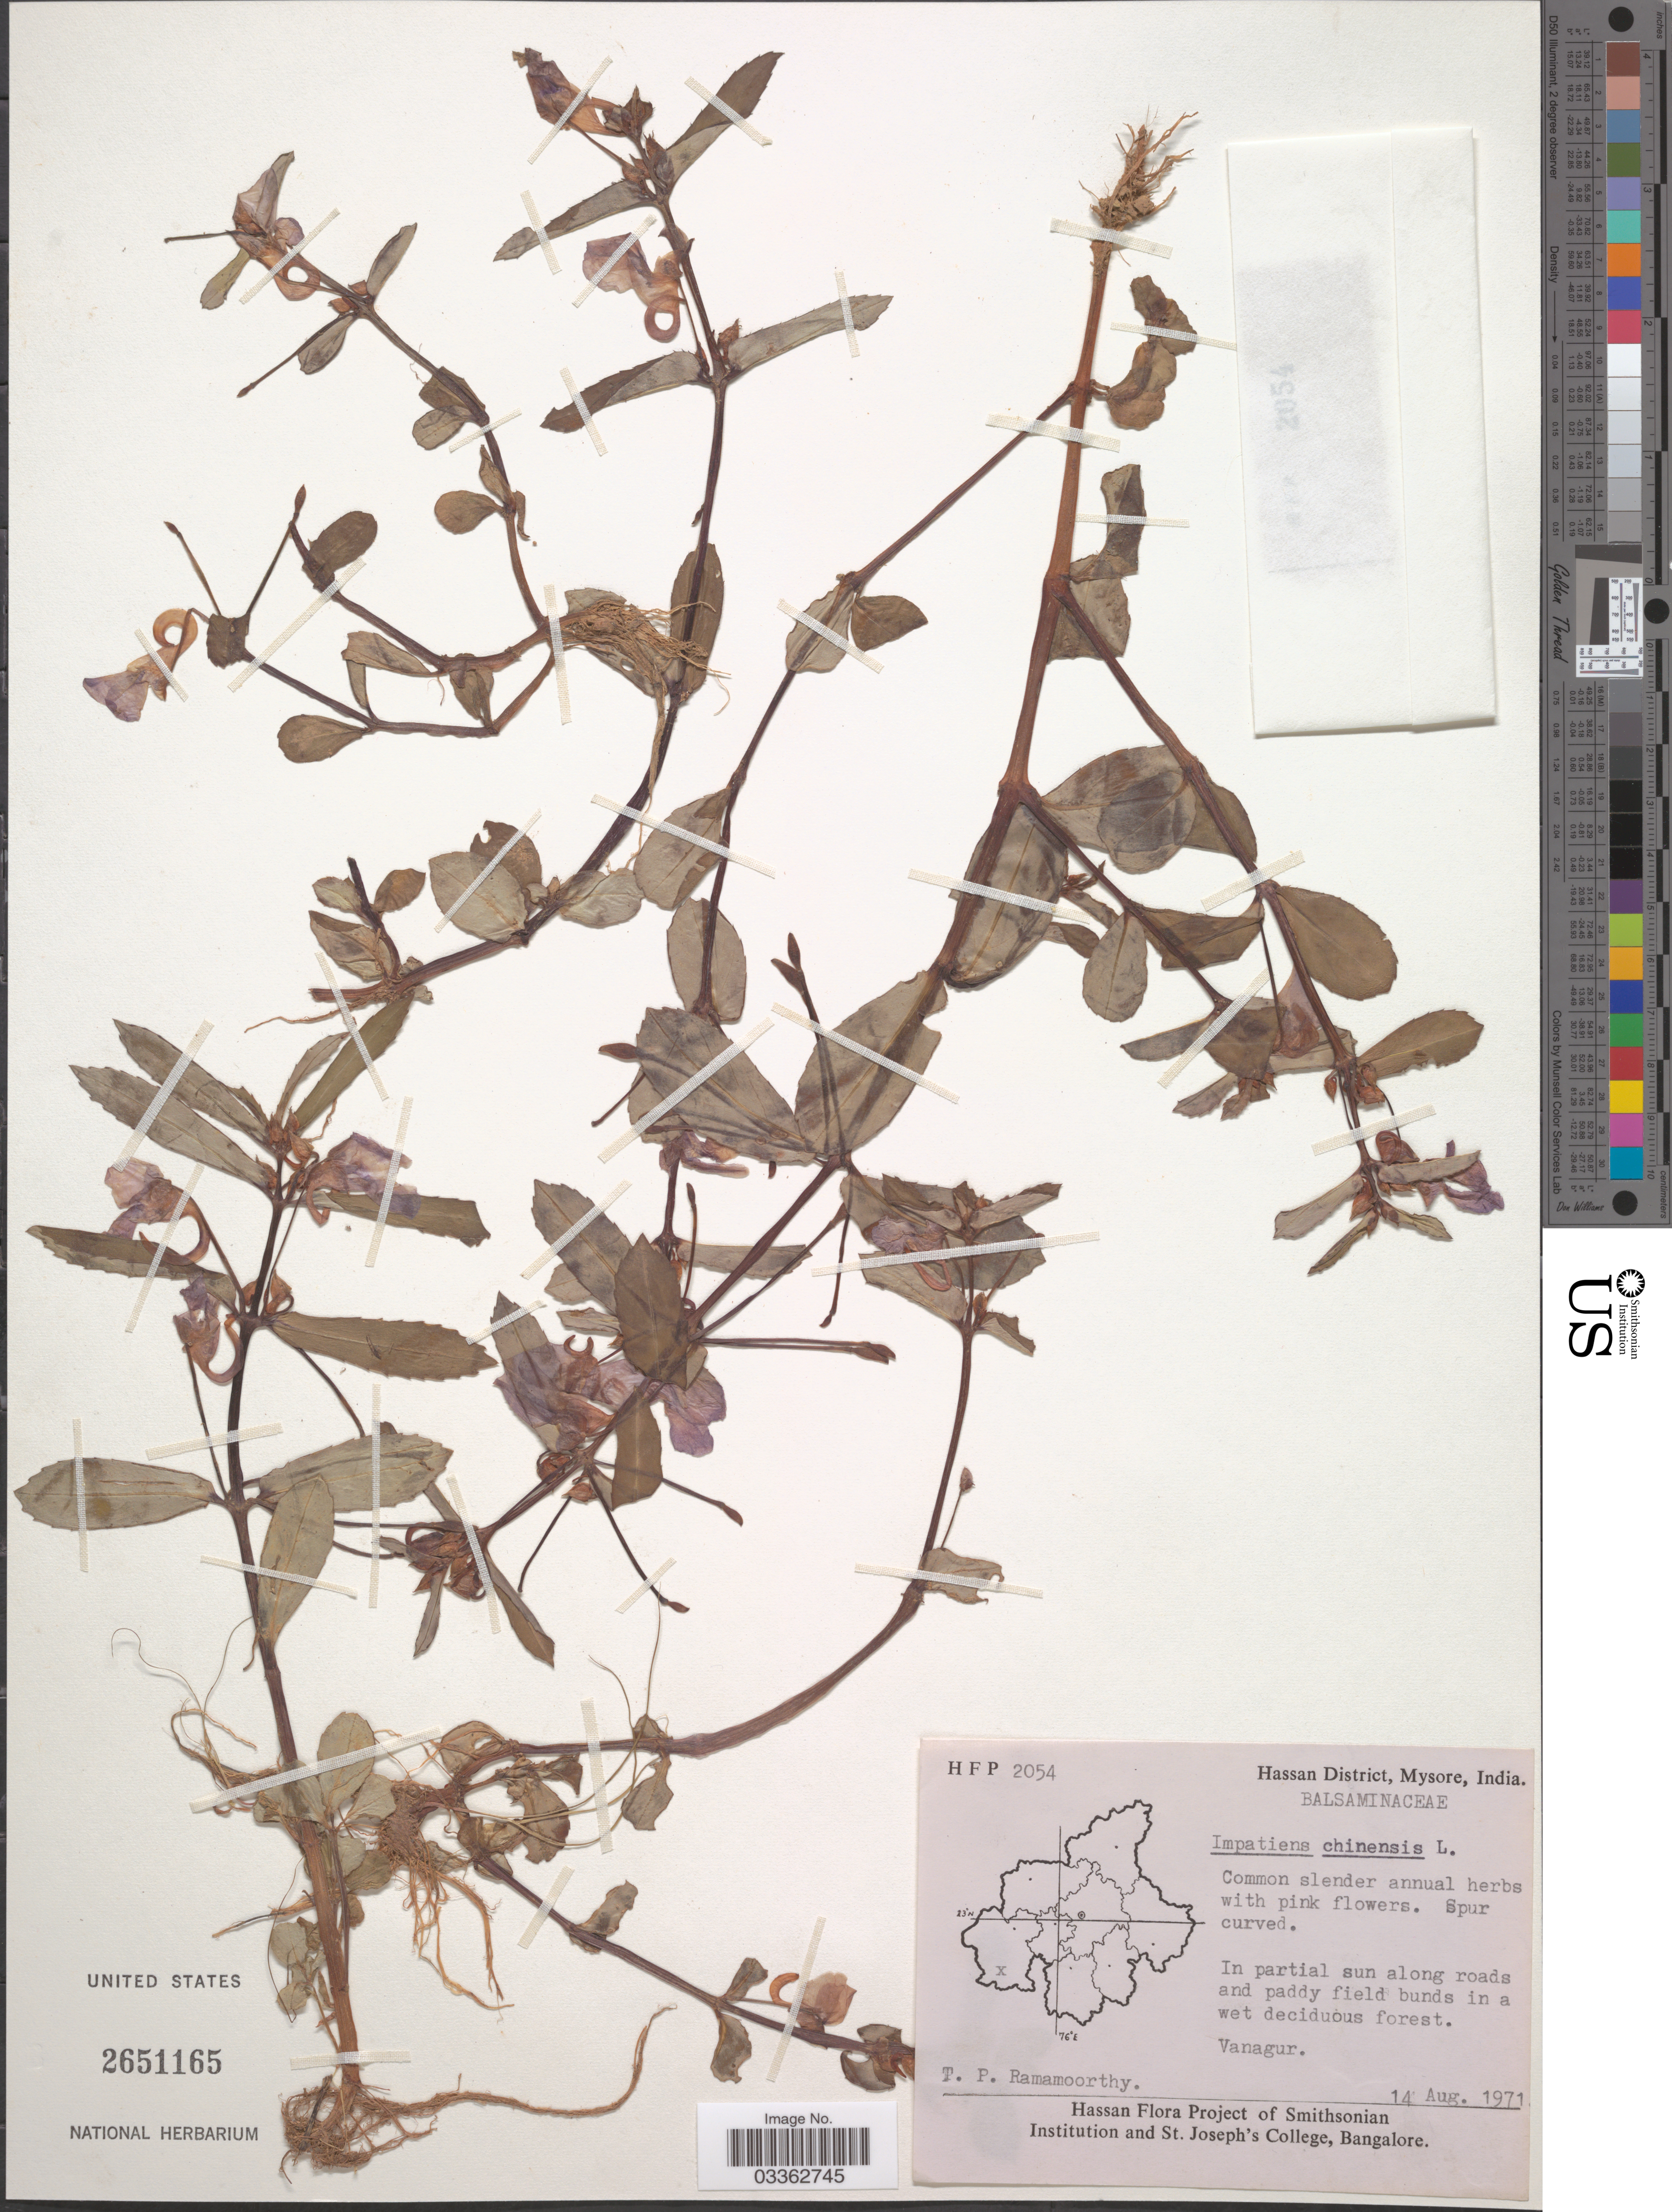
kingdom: Plantae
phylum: Tracheophyta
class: Magnoliopsida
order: Ericales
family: Balsaminaceae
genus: Impatiens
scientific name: Impatiens chinensis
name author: L.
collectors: T. P. Ramamoorthy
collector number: H F P 2054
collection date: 1971-08-14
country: India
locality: Hassan District, Mysore. Vanagur.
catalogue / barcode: US 2651165